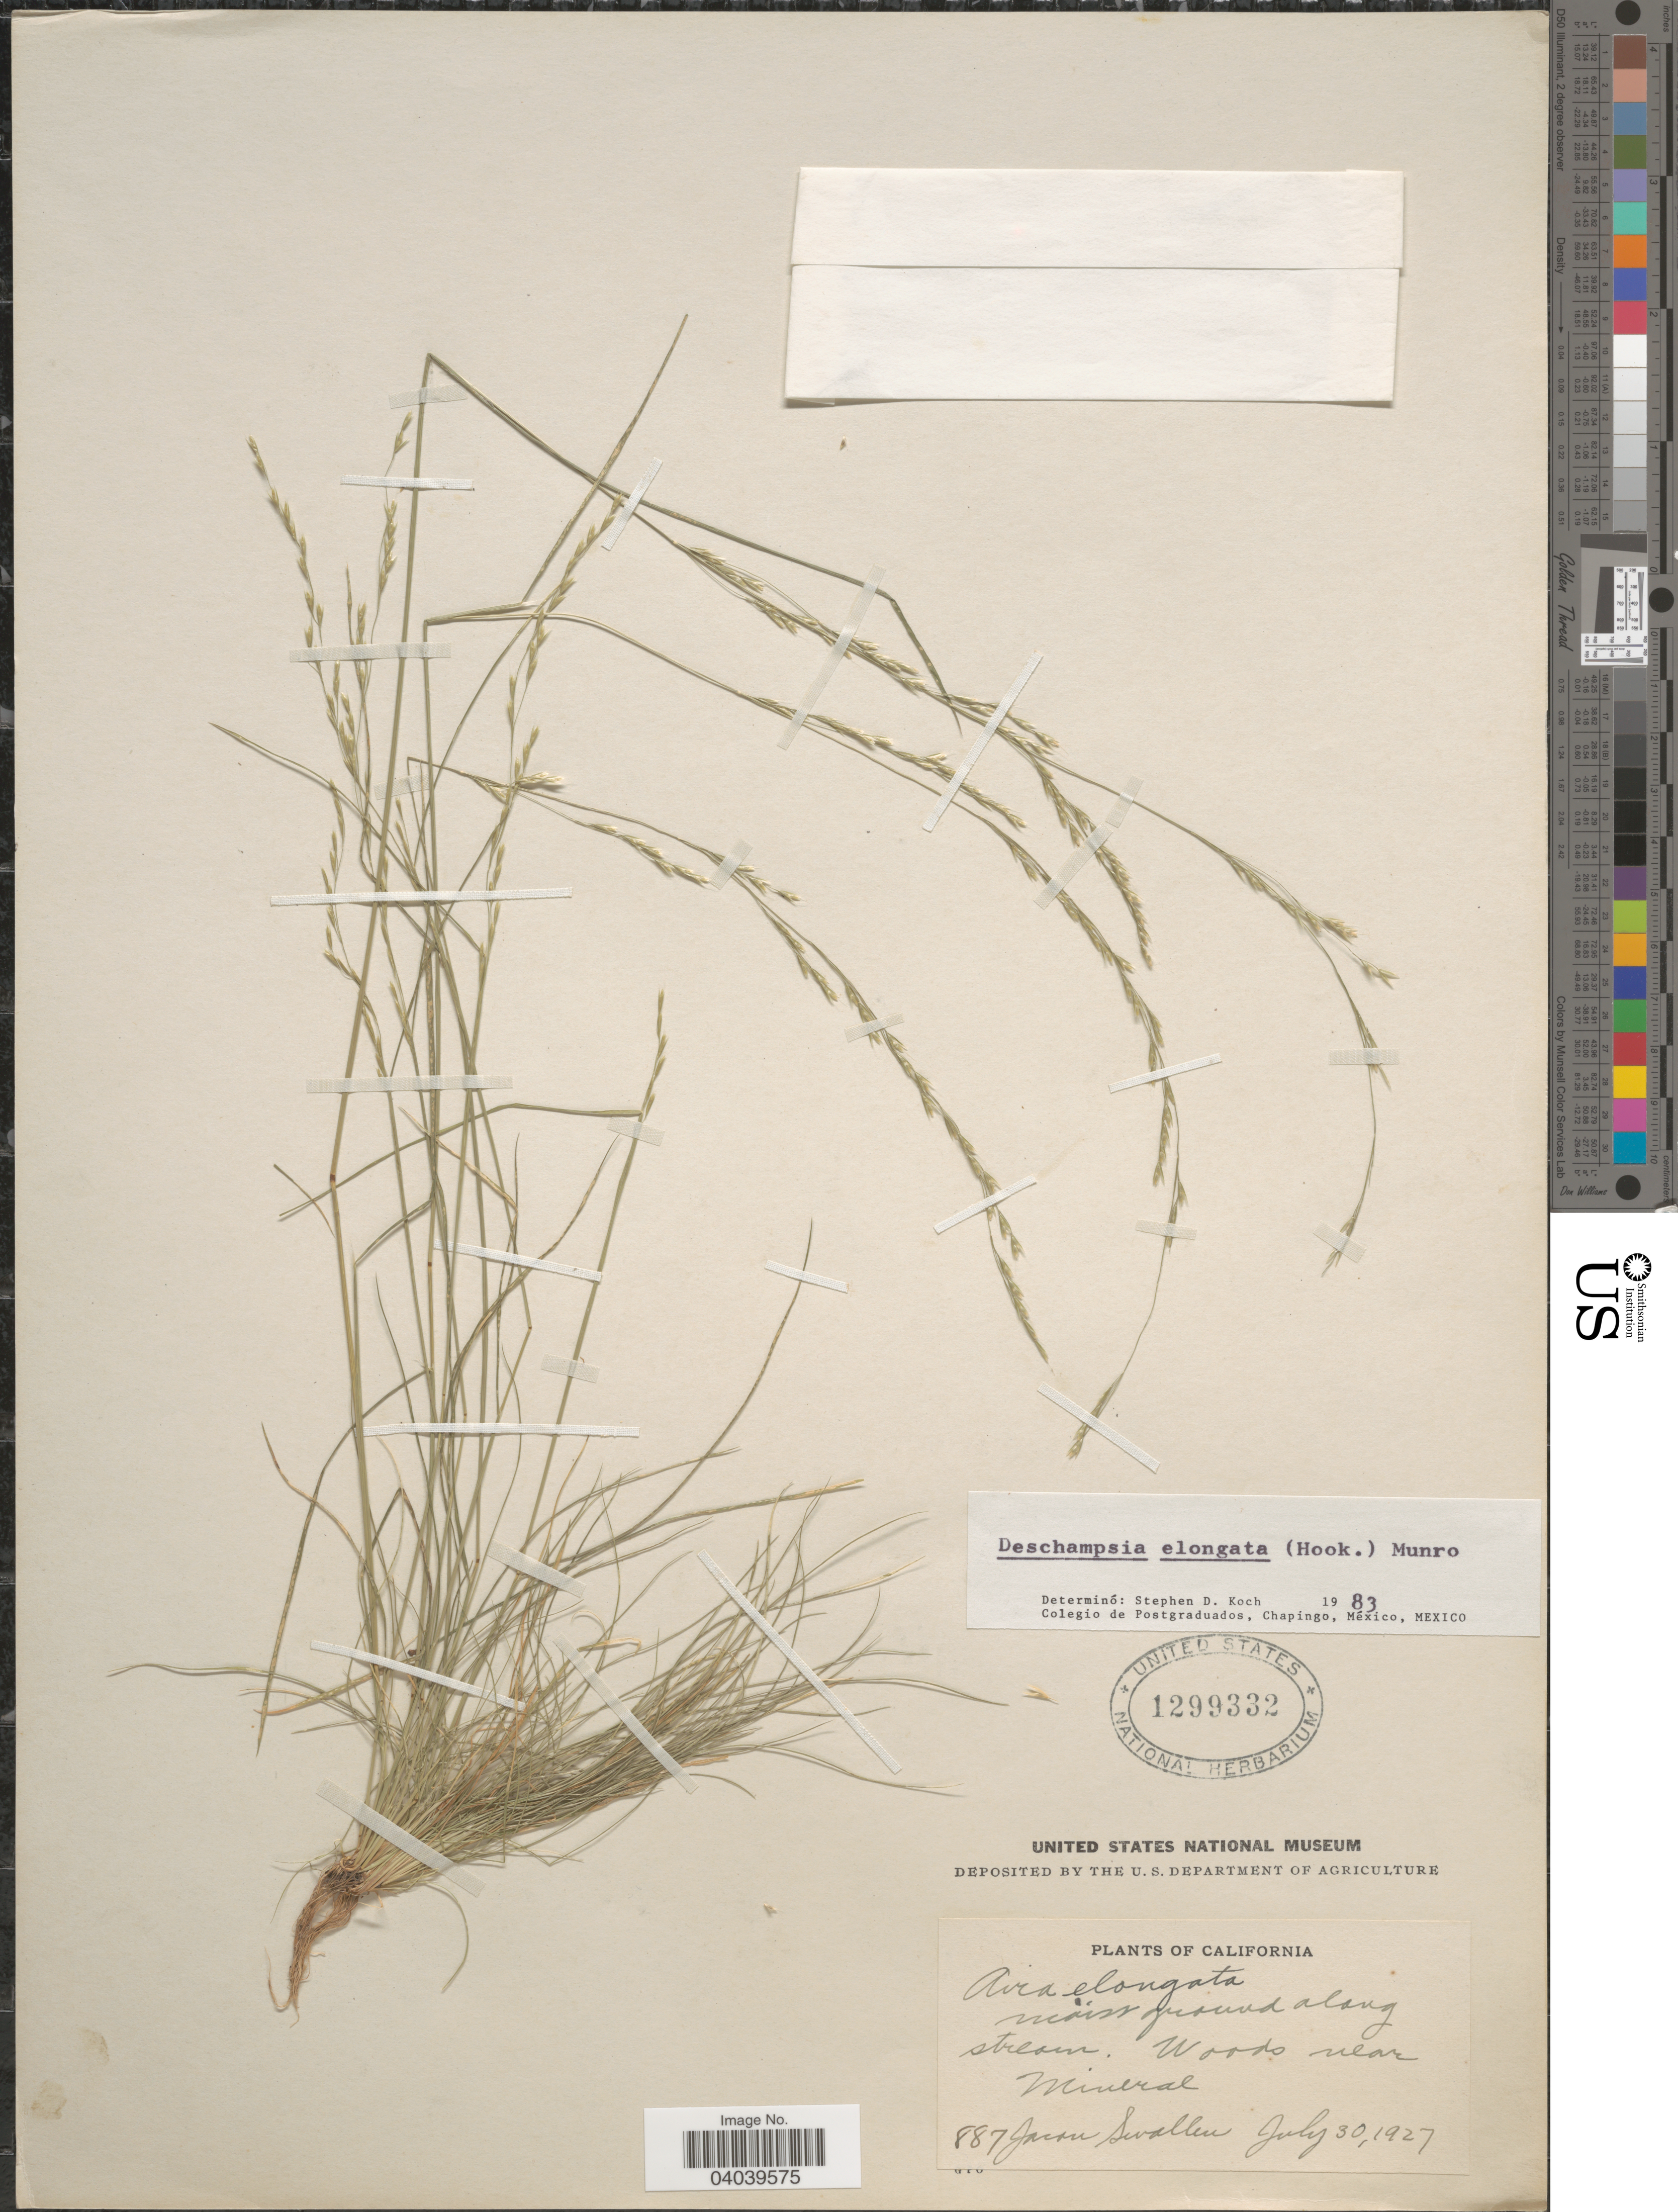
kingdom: Plantae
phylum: Tracheophyta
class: Liliopsida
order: Poales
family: Poaceae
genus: Deschampsia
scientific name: Deschampsia elongata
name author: (Hook.) Munro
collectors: J. R. Swallen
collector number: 887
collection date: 1927-07-30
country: United States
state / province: California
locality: Woods near Mineral.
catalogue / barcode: US 1299332